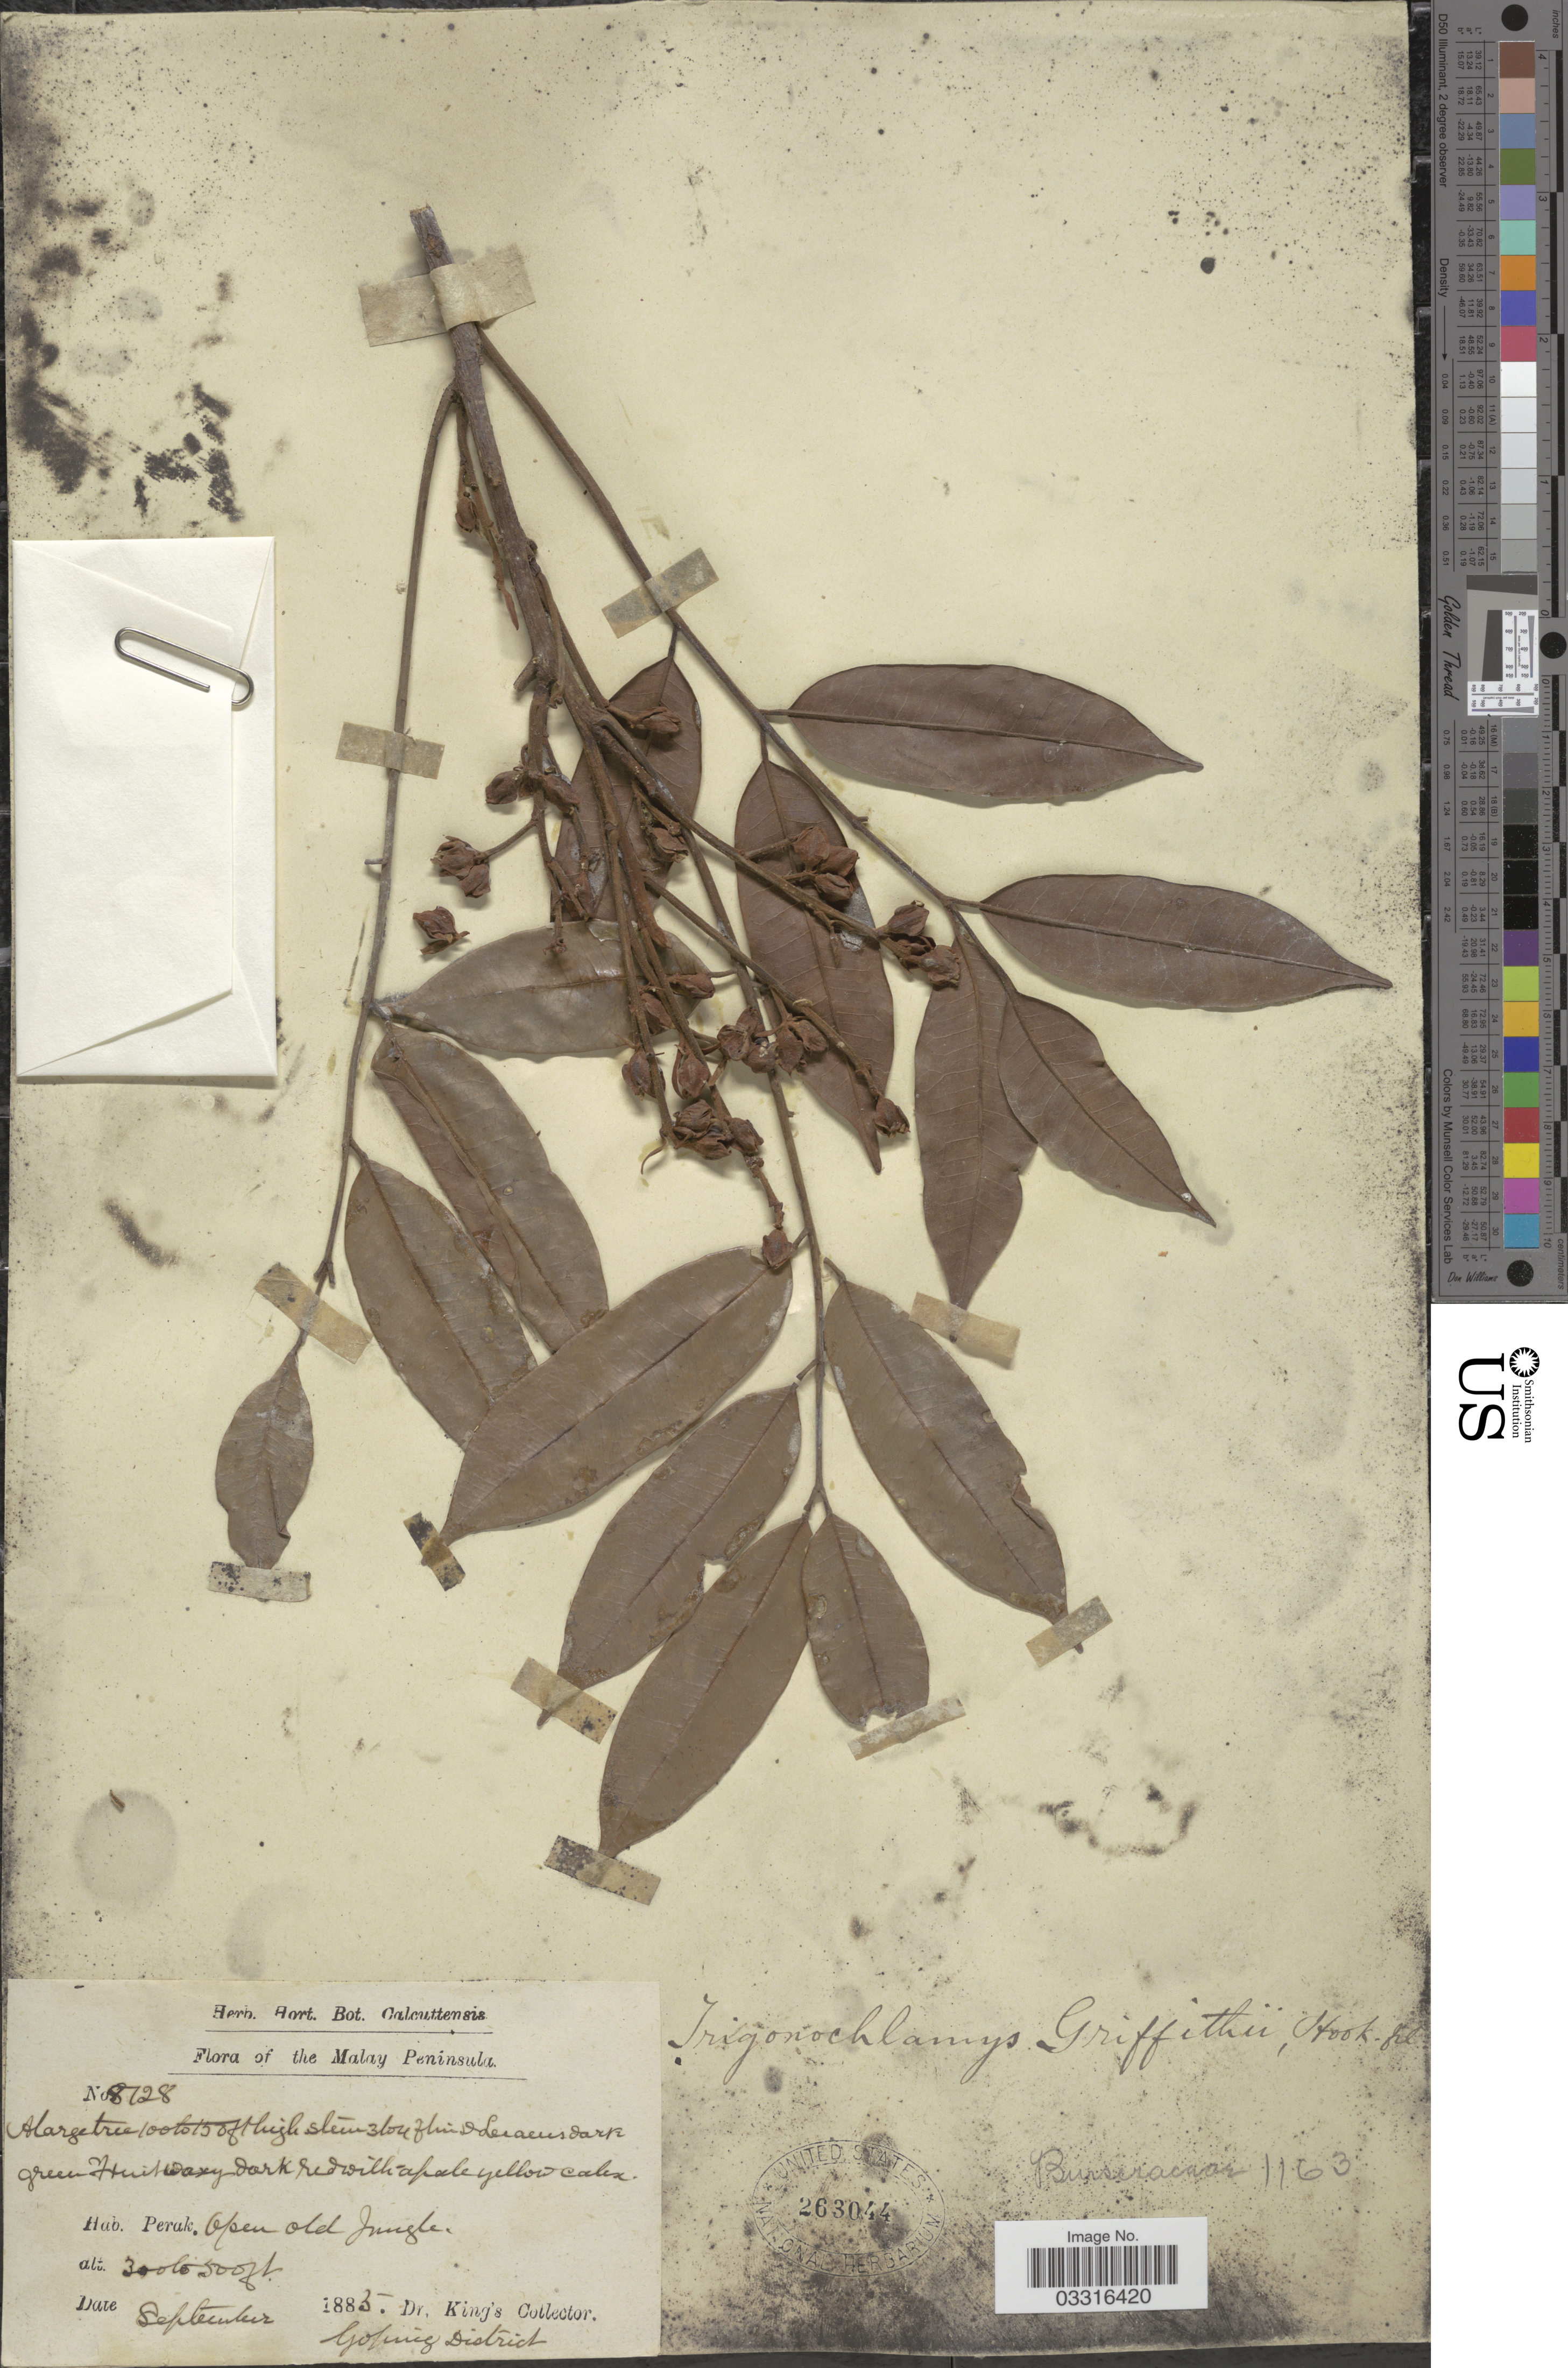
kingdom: Plantae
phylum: Tracheophyta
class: Magnoliopsida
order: Sapindales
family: Burseraceae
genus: Santiria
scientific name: Santiria griffithii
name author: (Hook. f.) Engl.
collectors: Dr. King's collector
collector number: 8728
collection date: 1883-09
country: Malaysia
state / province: Perak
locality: Malay Peninsula. Open old jungle, Goping District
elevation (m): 91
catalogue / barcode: US 263044